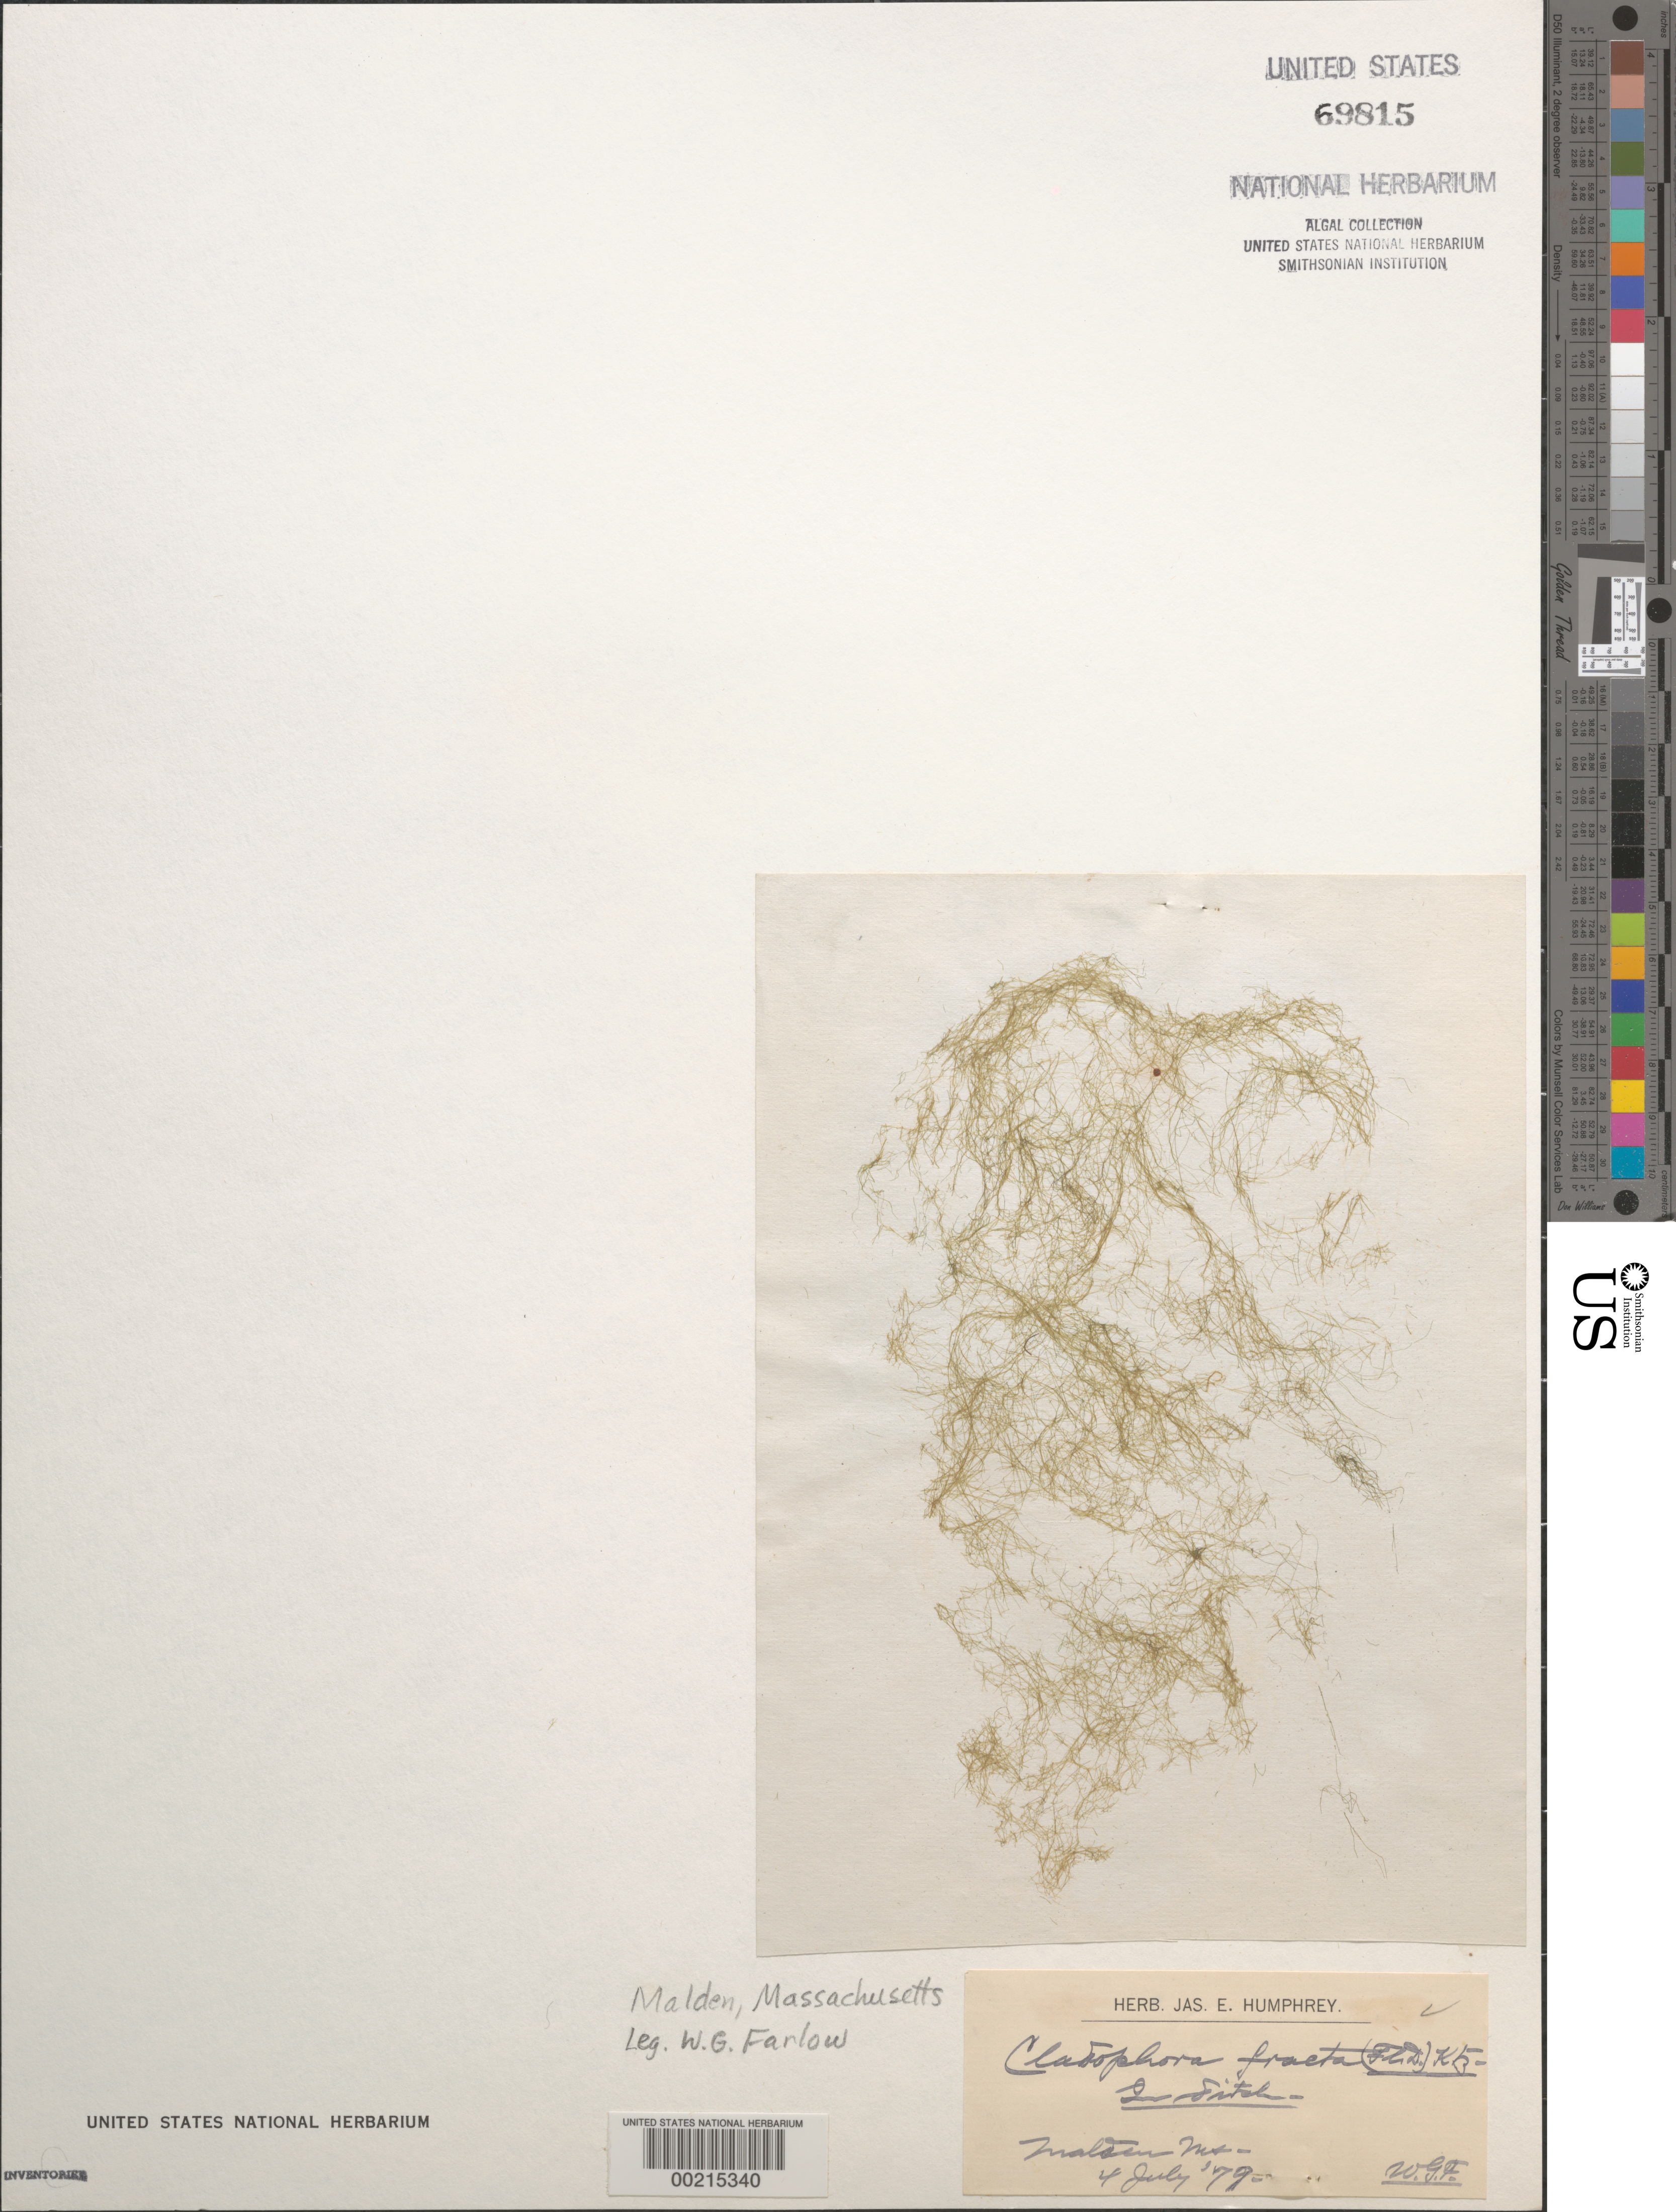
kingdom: Plantae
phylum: Chlorophyta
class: Ulvophyceae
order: Cladophorales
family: Cladophoraceae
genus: Cladophora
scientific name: Cladophora fracta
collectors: W. G. Farlow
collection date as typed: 04 Jul 1879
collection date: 1879-07-04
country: United States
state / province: Massachusetts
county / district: Middlesex County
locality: Malden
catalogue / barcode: US 69815